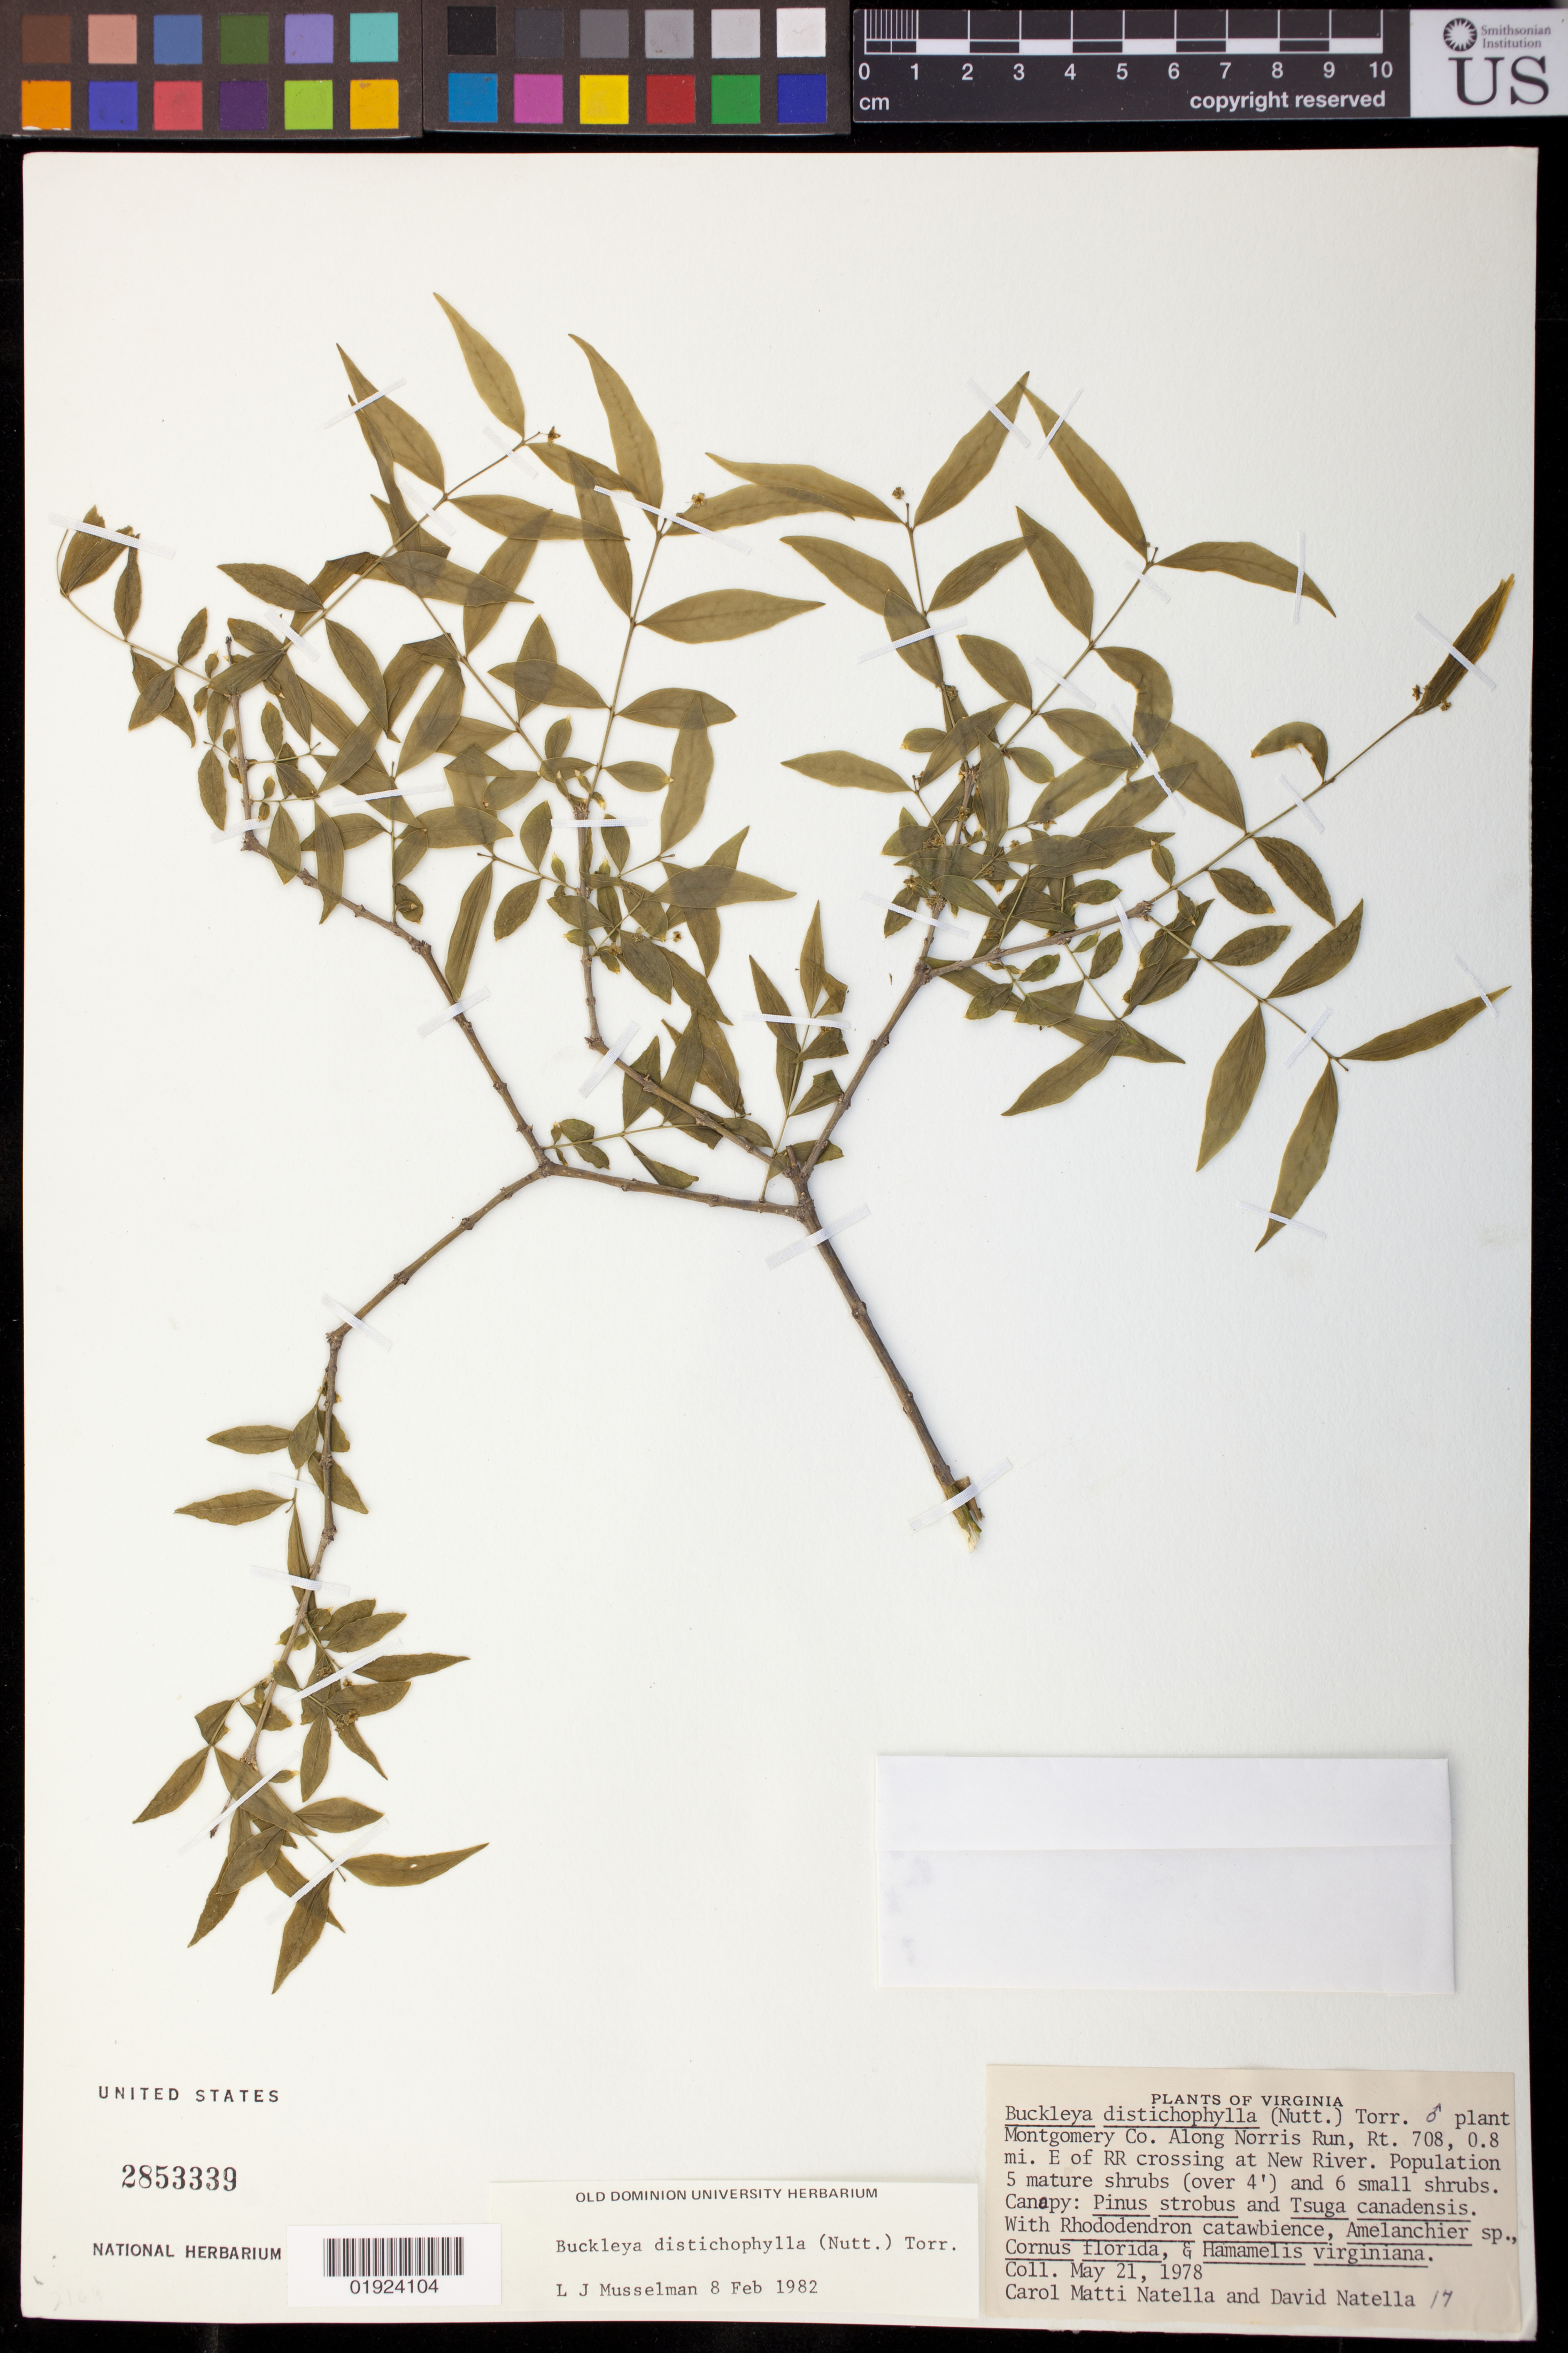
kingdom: Plantae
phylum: Tracheophyta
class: Magnoliopsida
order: Santalales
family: Thesiaceae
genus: Buckleya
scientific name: Buckleya distichophylla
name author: (Nutt.) Torr.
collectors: C. Matti-Natella & D. Natella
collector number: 17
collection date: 1978-05-21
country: United States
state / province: Virginia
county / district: Montgomery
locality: Along Norris Run, Rt. 708, 0.8 mi. E of RR crossing at New River.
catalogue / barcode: US 2853339